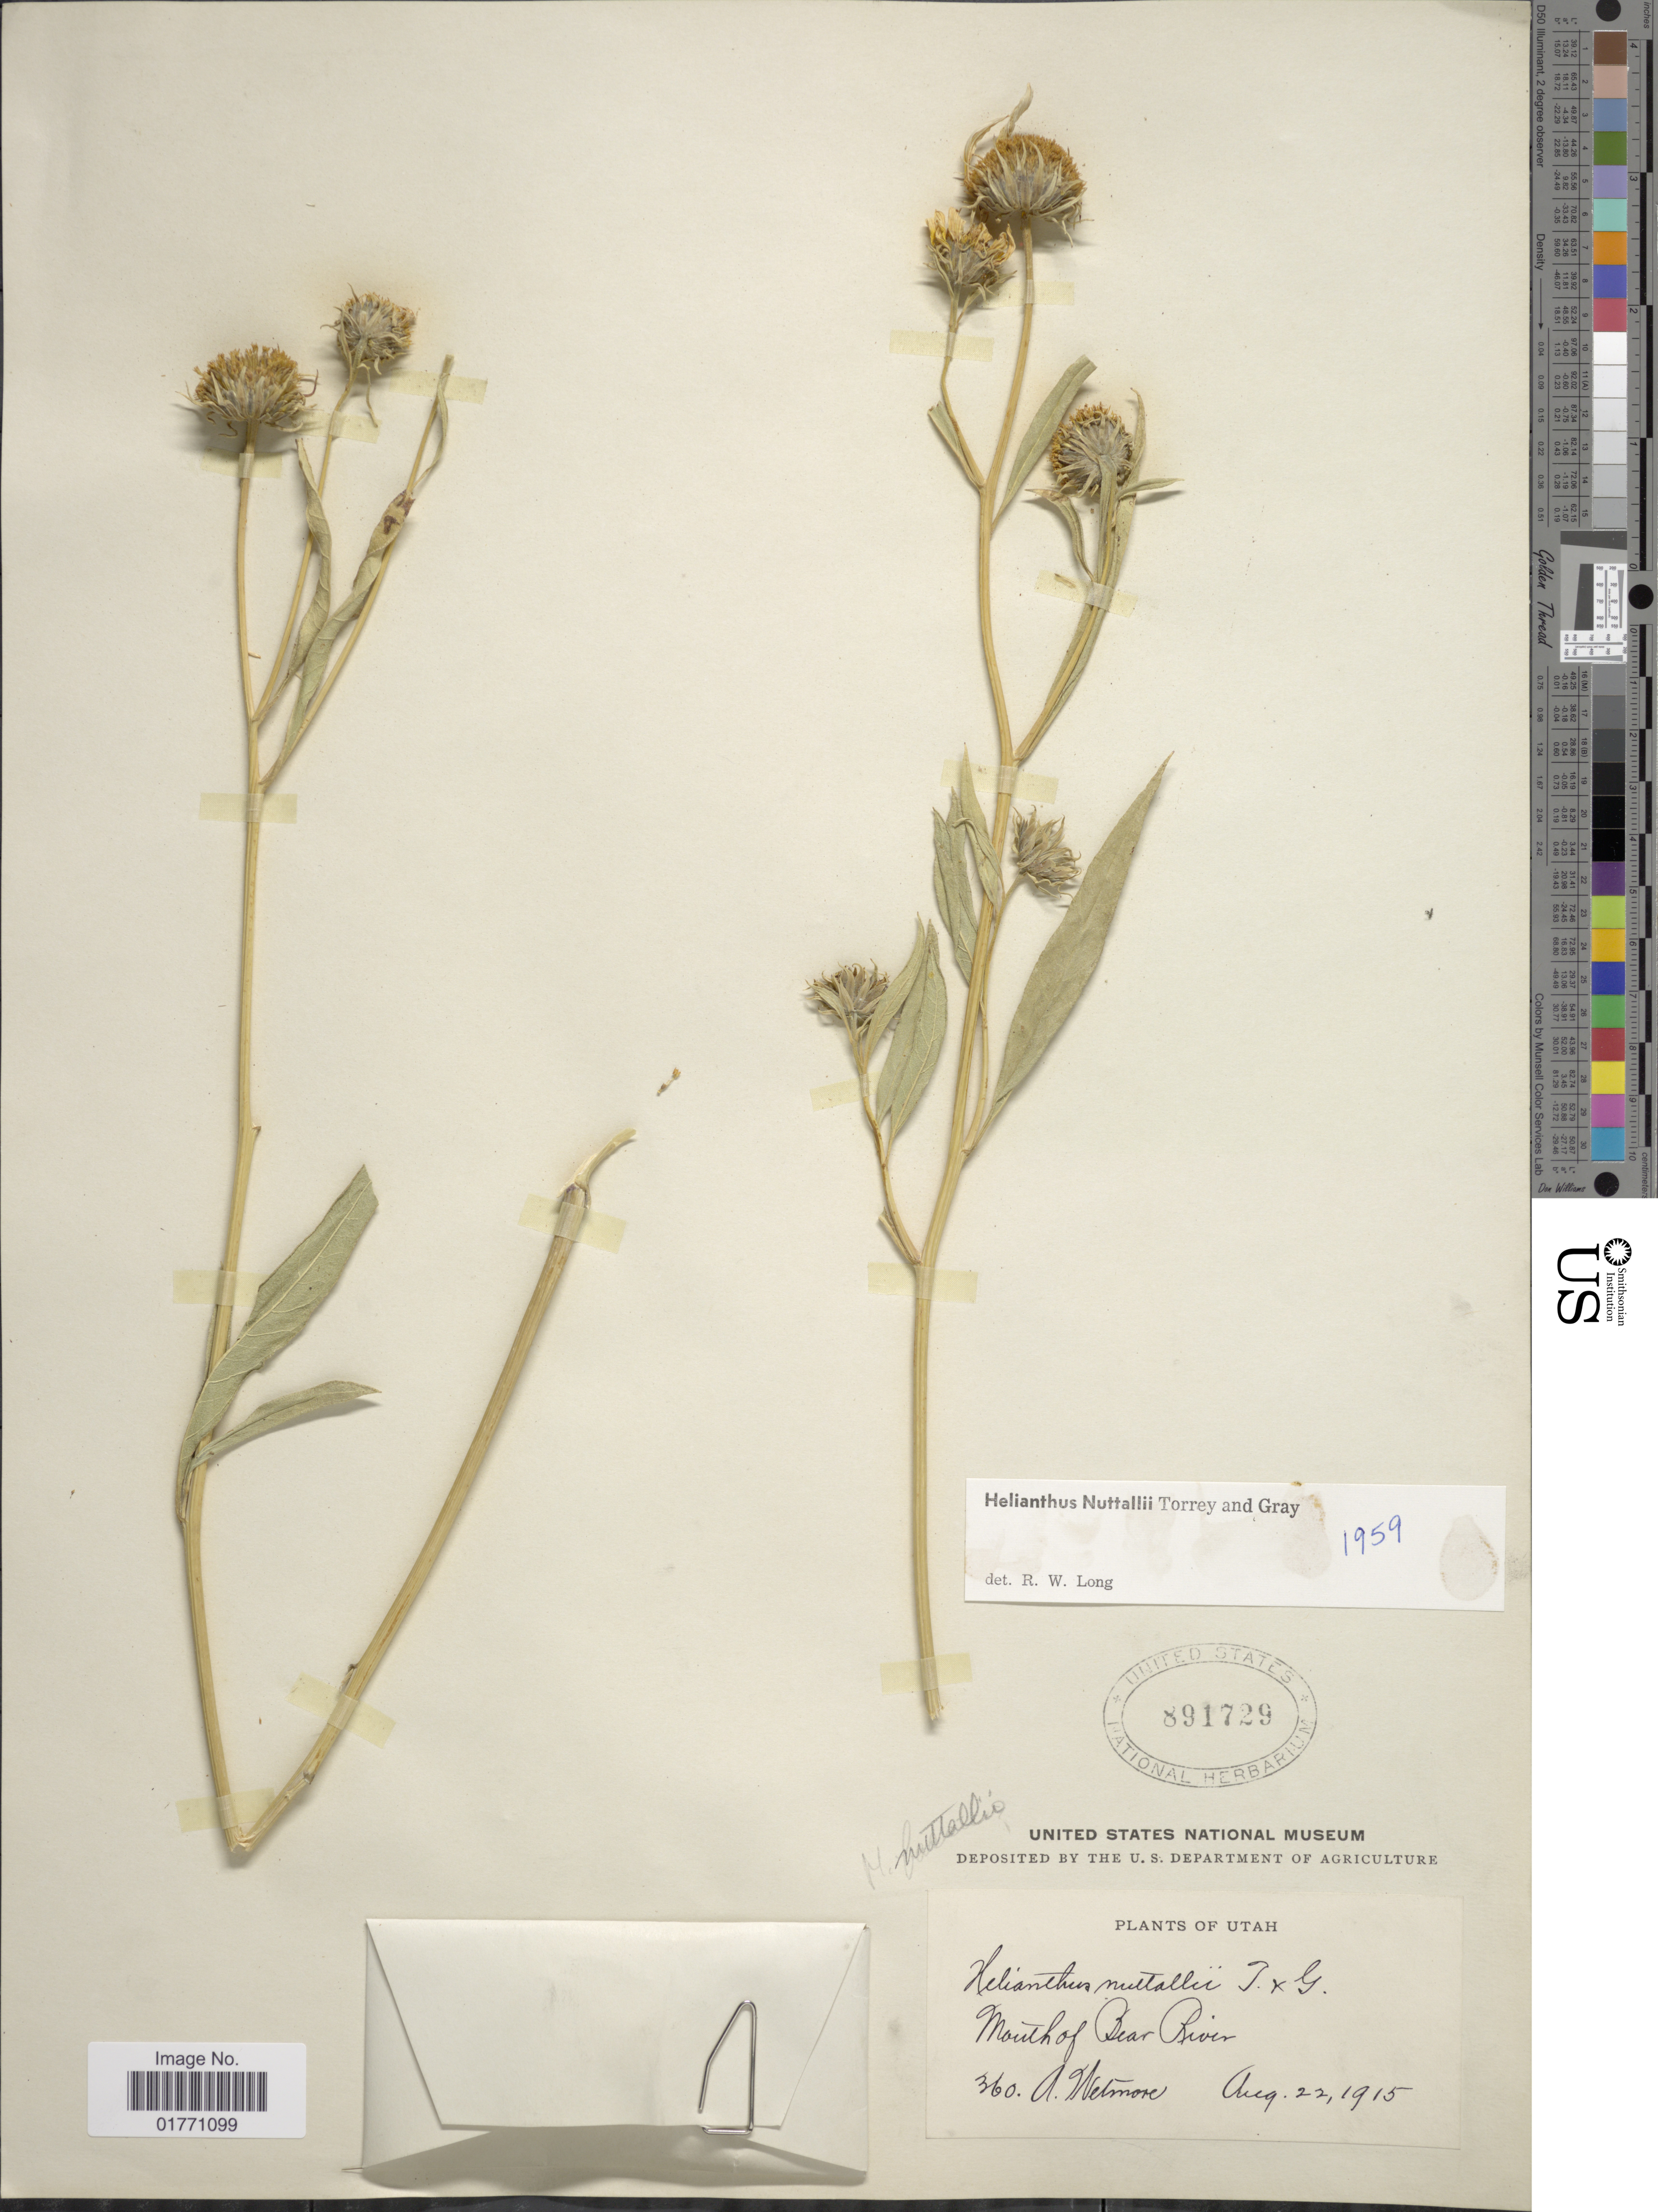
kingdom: Plantae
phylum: Tracheophyta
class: Magnoliopsida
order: Asterales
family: Asteraceae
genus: Helianthus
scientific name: Helianthus nuttallii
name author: Torr. & A. Gray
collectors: A. Wetmore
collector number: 360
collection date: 1915-08-22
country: United States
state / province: Utah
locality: Mouth of Bear River.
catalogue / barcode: US 891729